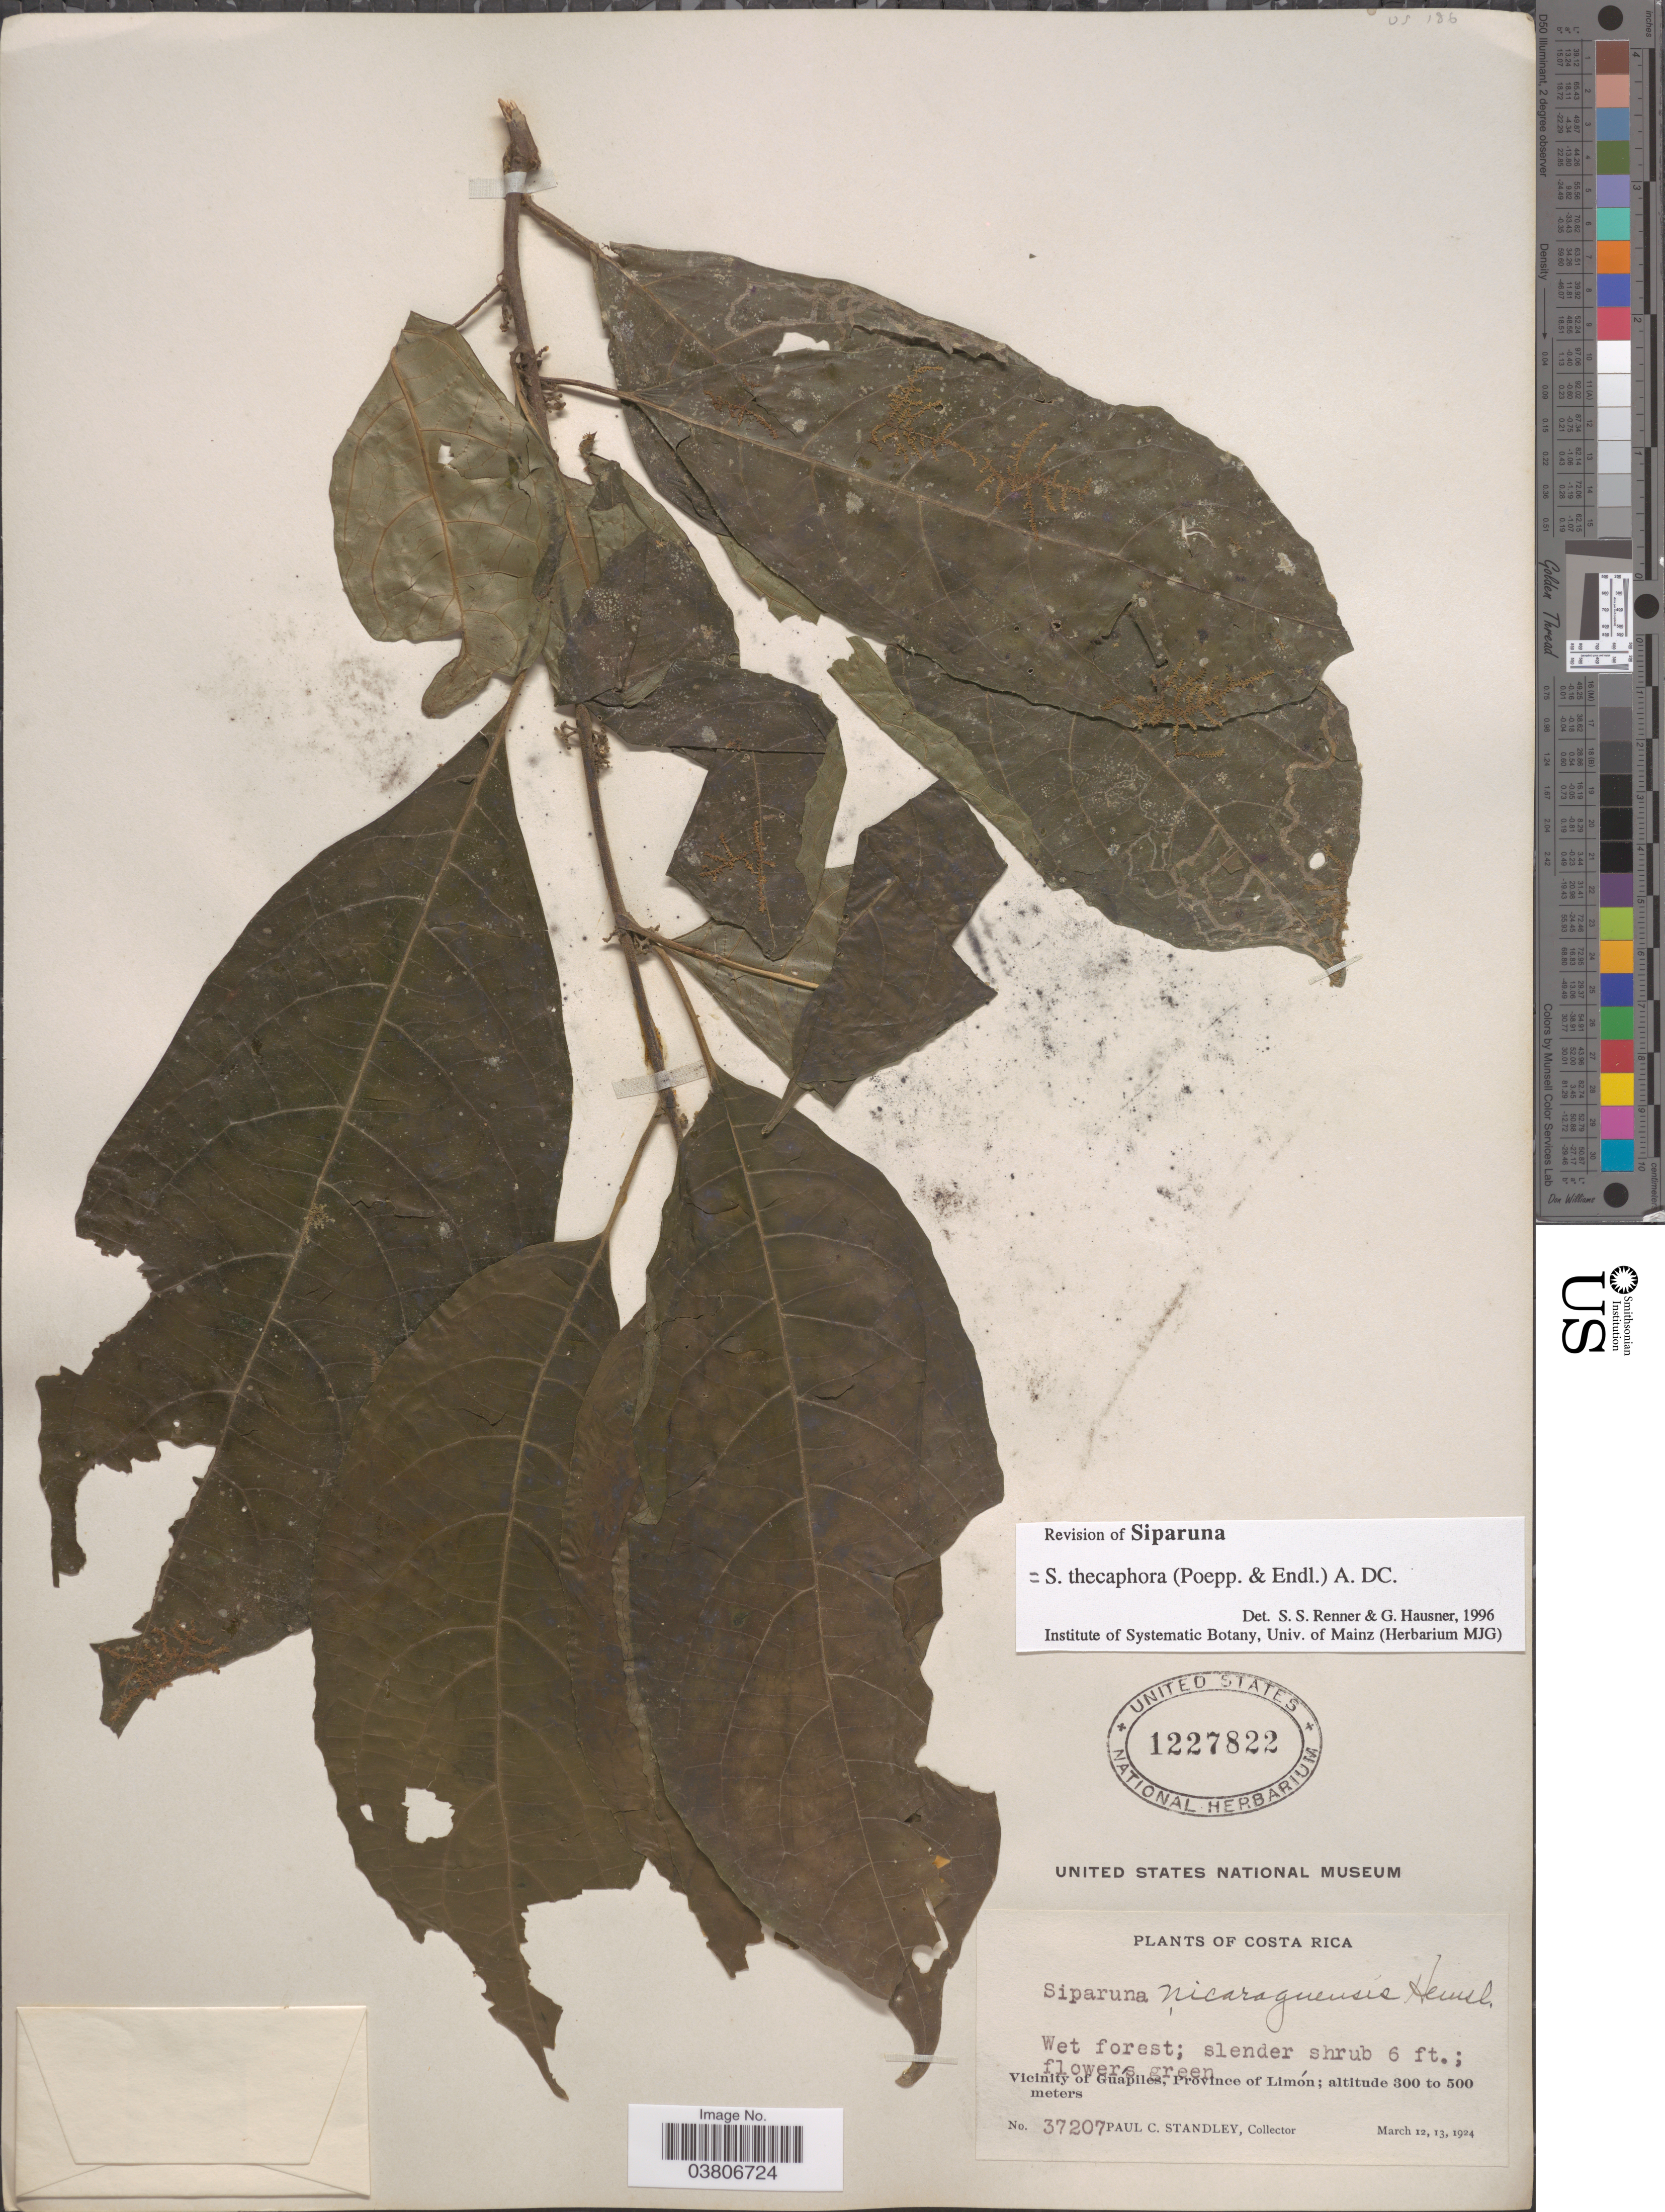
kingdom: Plantae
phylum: Tracheophyta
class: Magnoliopsida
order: Laurales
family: Siparunaceae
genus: Siparuna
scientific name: Siparuna thecaphora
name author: (Poepp. & Endl.) A. DC.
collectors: P. C. Standley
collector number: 37207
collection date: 1924-03-12/1924-03-13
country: Costa Rica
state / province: Limón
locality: Vicinity of Guápiles.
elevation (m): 300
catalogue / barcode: US 1227822